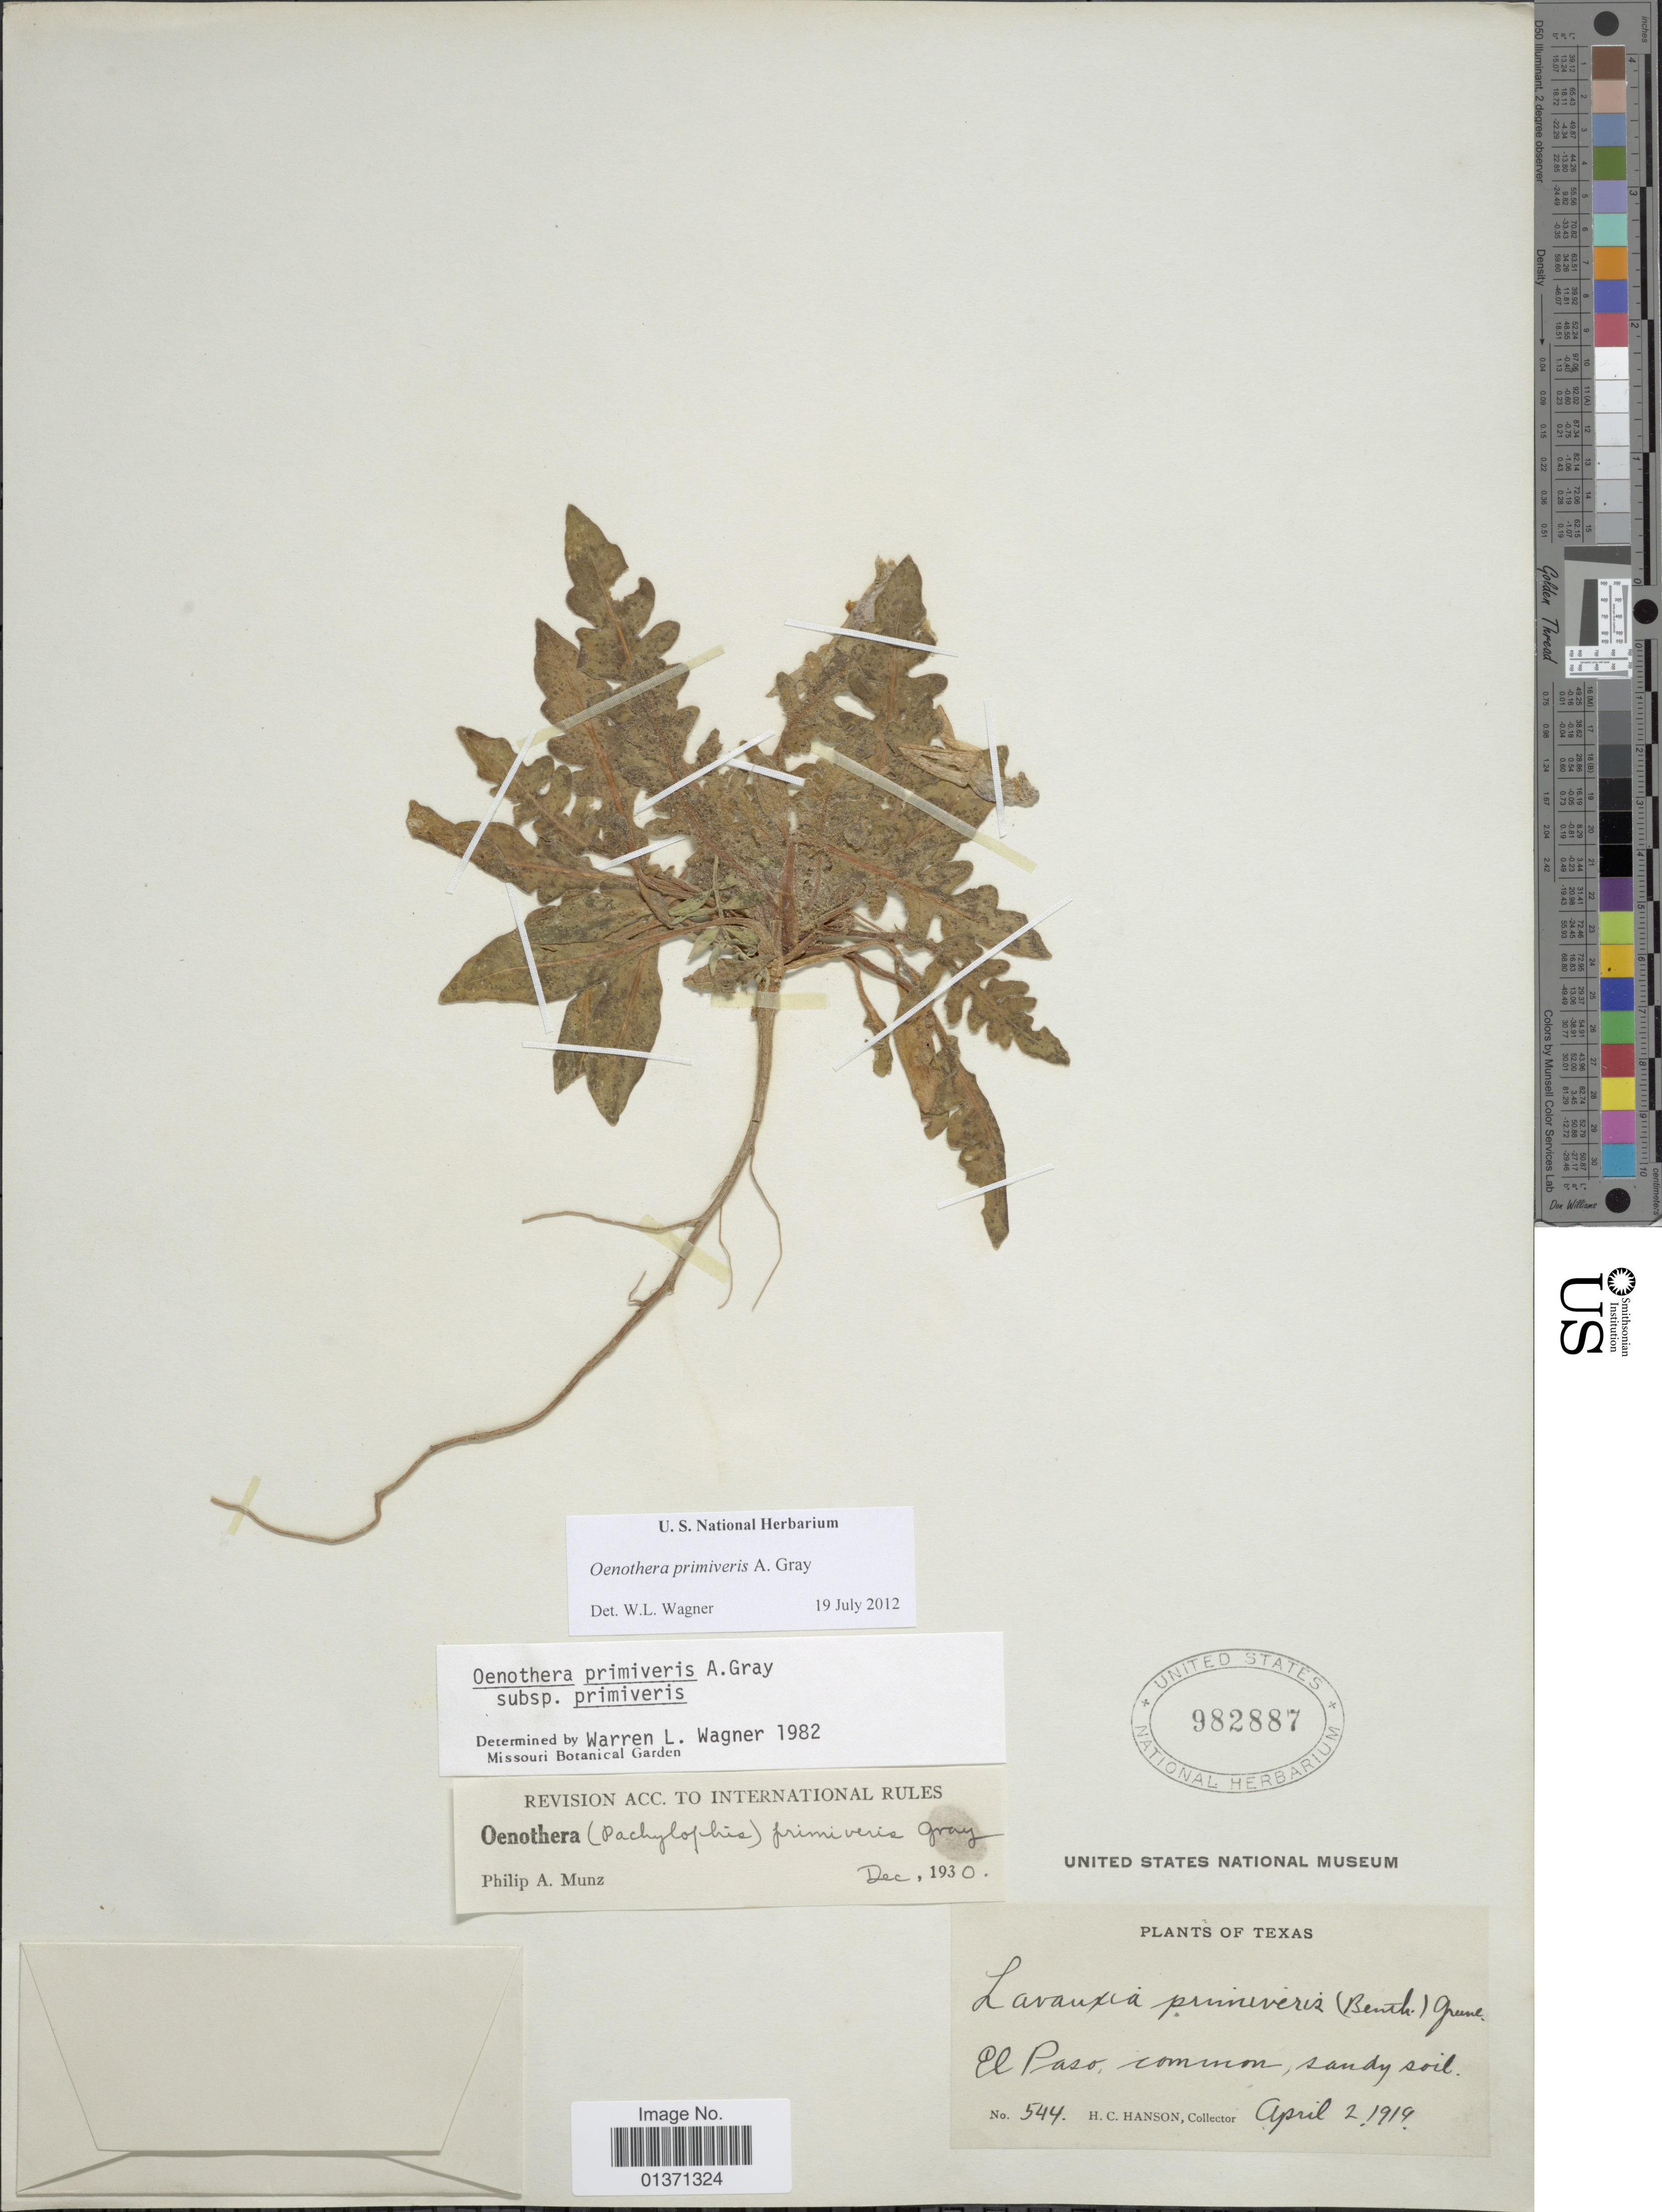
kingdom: Plantae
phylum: Tracheophyta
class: Magnoliopsida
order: Myrtales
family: Onagraceae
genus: Oenothera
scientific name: Oenothera primiveris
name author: A. Gray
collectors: H. Hanson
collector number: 544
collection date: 1919-04-02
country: United States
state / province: Texas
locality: El Paso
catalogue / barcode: US 982887